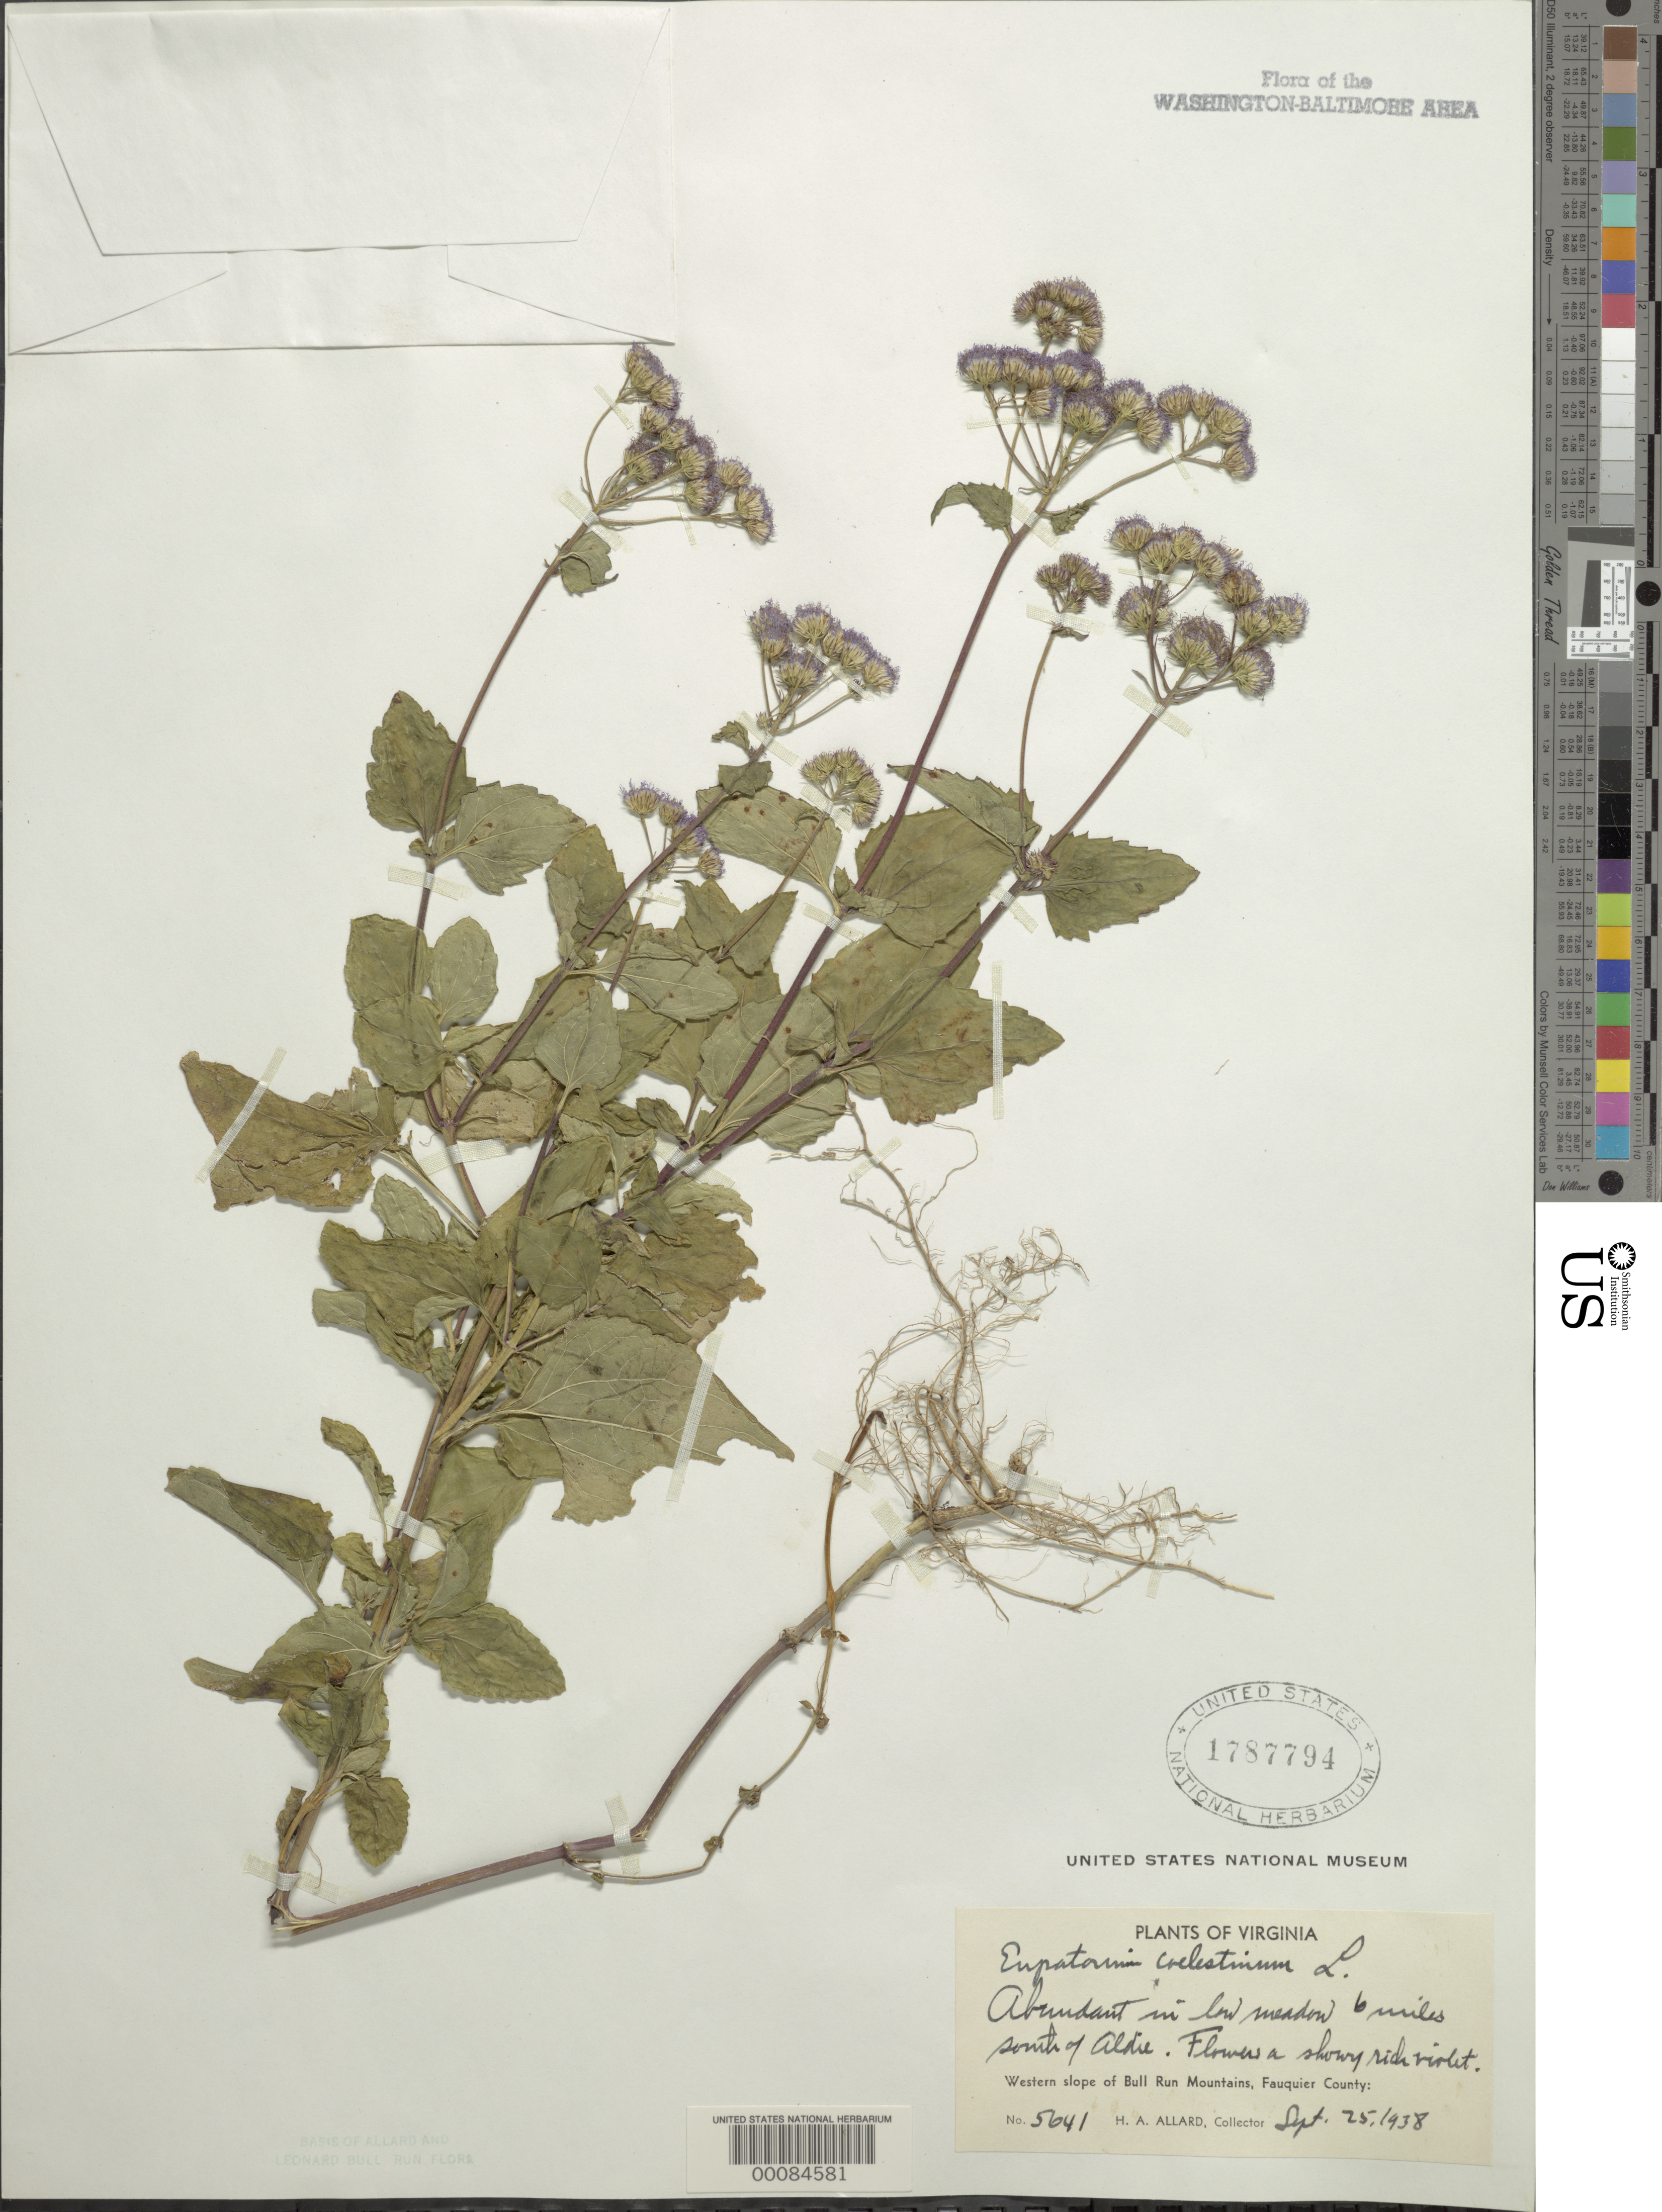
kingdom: Plantae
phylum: Tracheophyta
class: Magnoliopsida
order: Asterales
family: Asteraceae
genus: Conoclinium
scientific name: Conoclinium coelestinum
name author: (L.) DC.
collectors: H. A. Allard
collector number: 5641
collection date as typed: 25 Sep 1938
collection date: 1938-09-25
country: United States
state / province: Virginia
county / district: Fauquier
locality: South of Aldie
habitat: Low meadow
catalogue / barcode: US 1787794